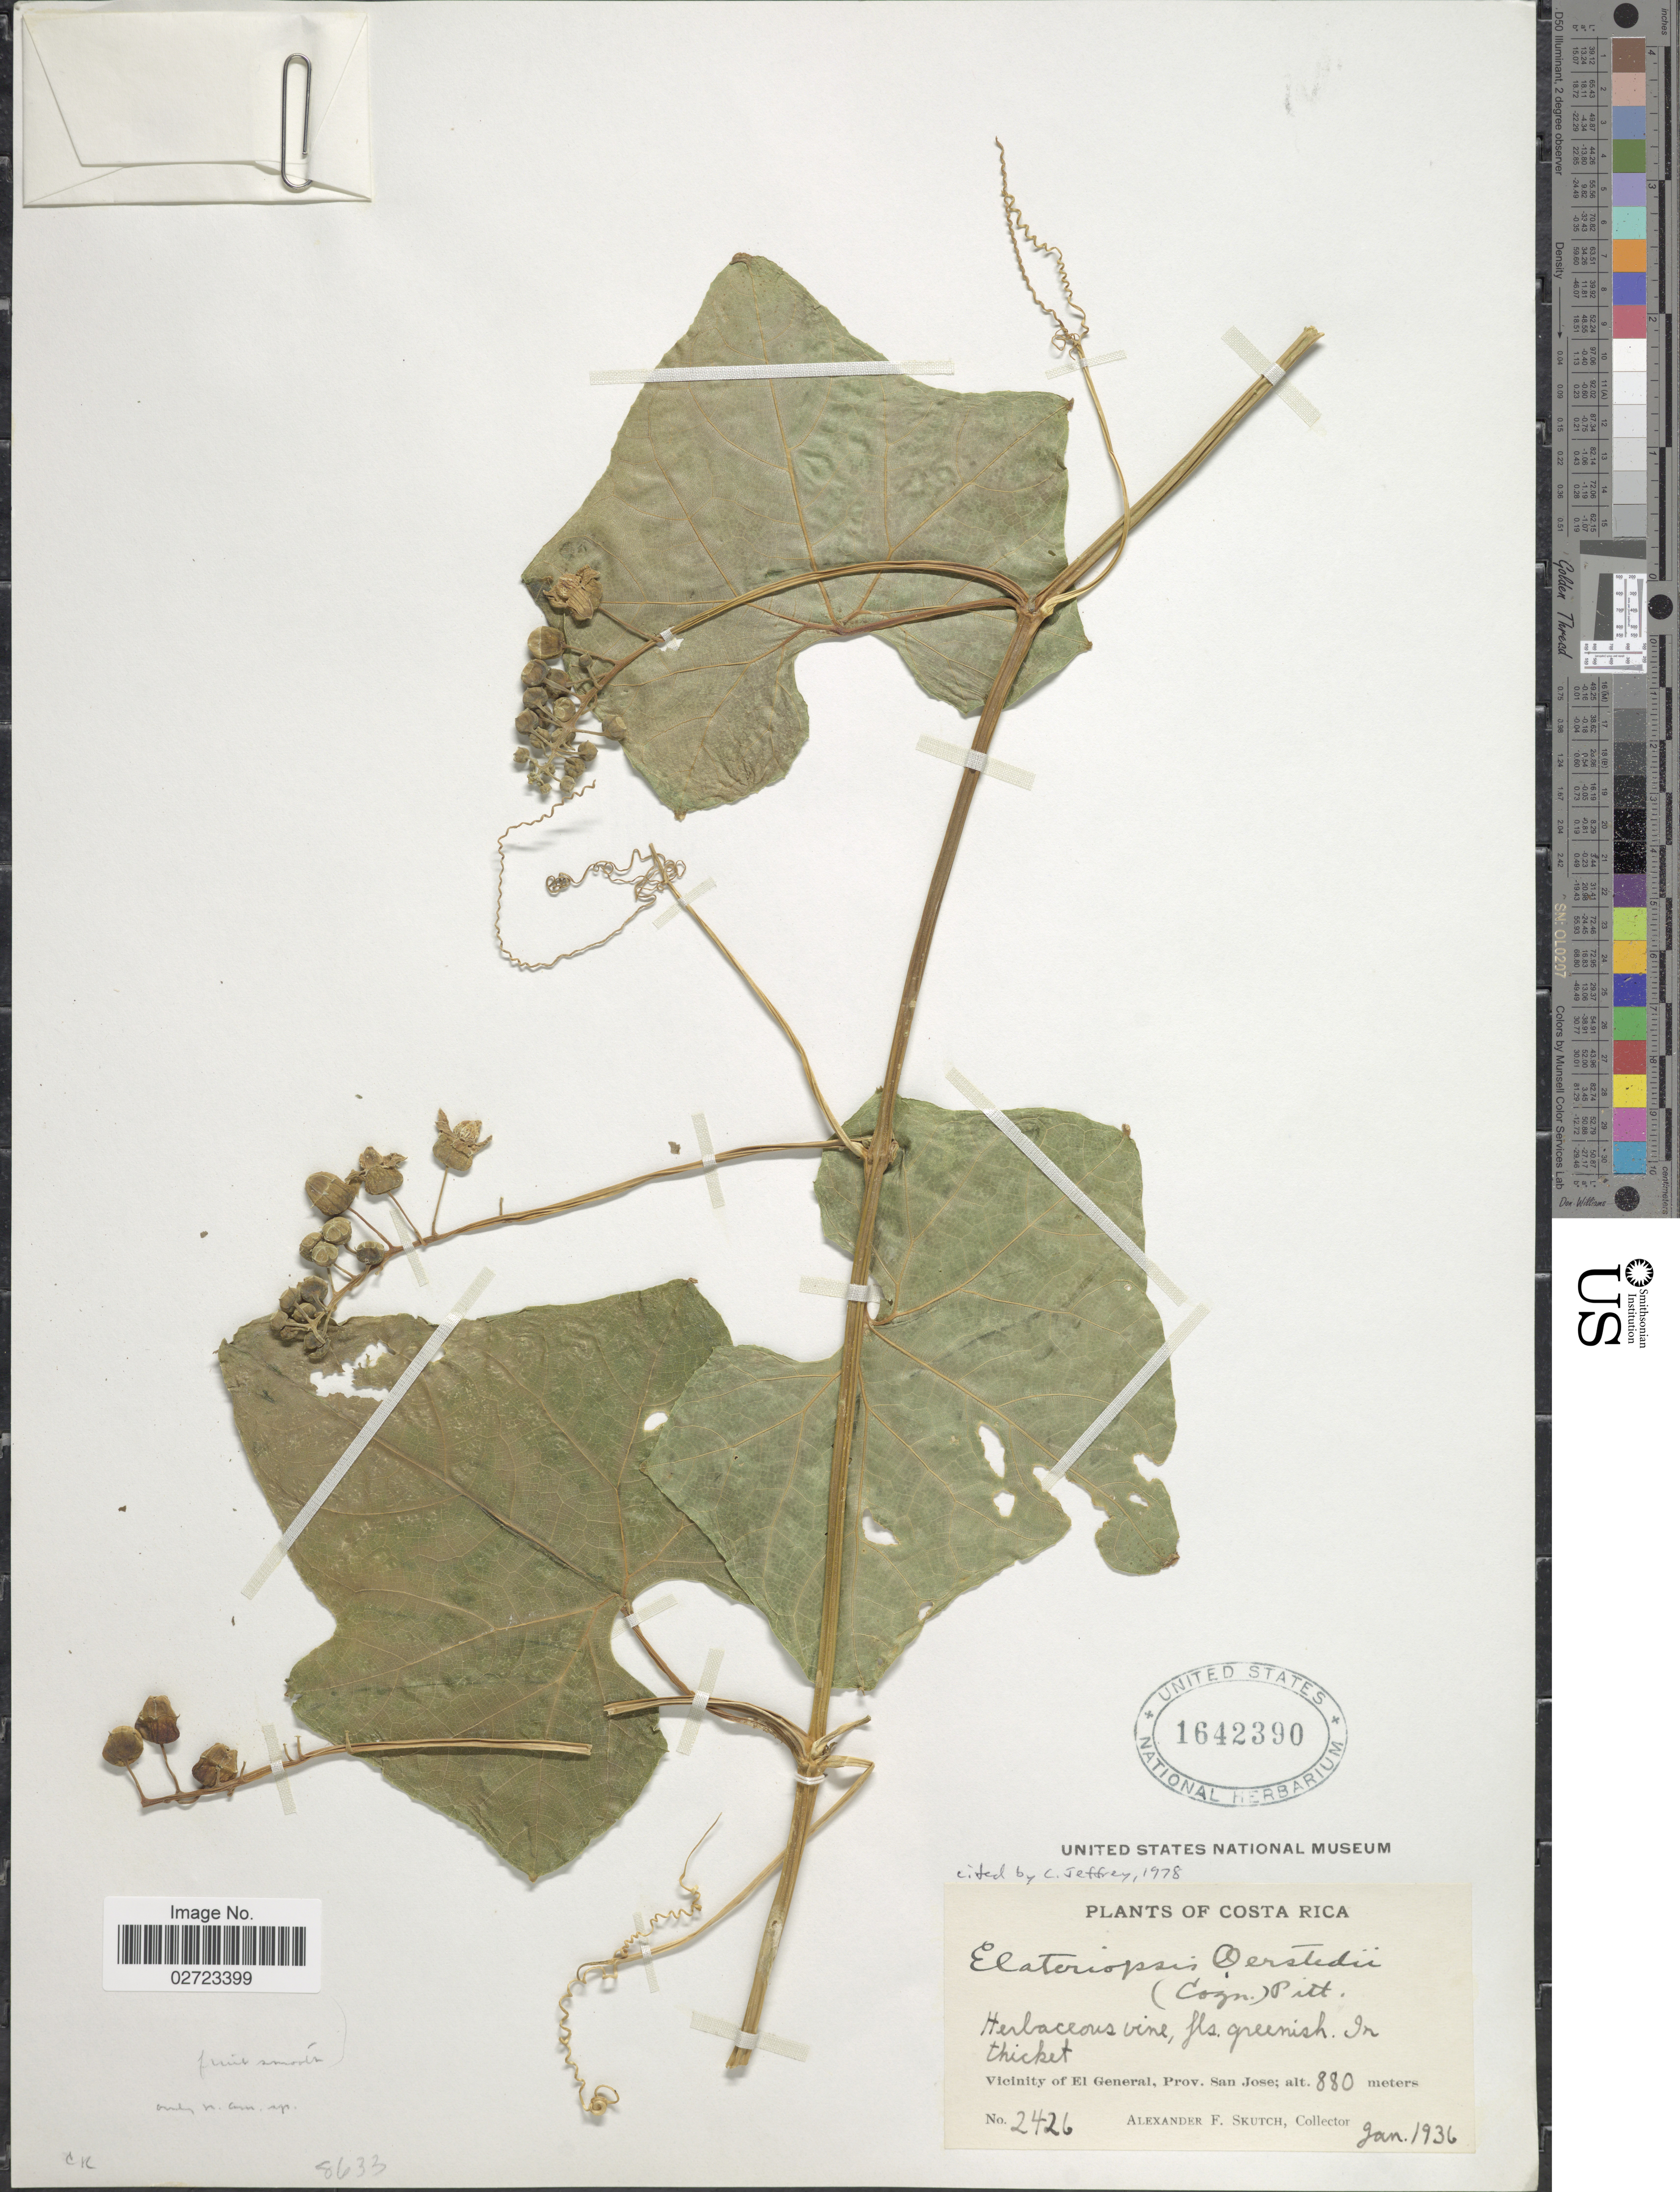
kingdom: Plantae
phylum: Tracheophyta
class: Magnoliopsida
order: Cucurbitales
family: Cucurbitaceae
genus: Hanburia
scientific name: Hanburia oerstedii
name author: (Cogn.) H. Schaef. & S.S. Renner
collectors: A. F. Skutch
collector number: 2426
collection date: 1936-01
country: Costa Rica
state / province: San José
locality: In thicket, Vicinity of El General.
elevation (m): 880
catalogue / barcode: US 1642390